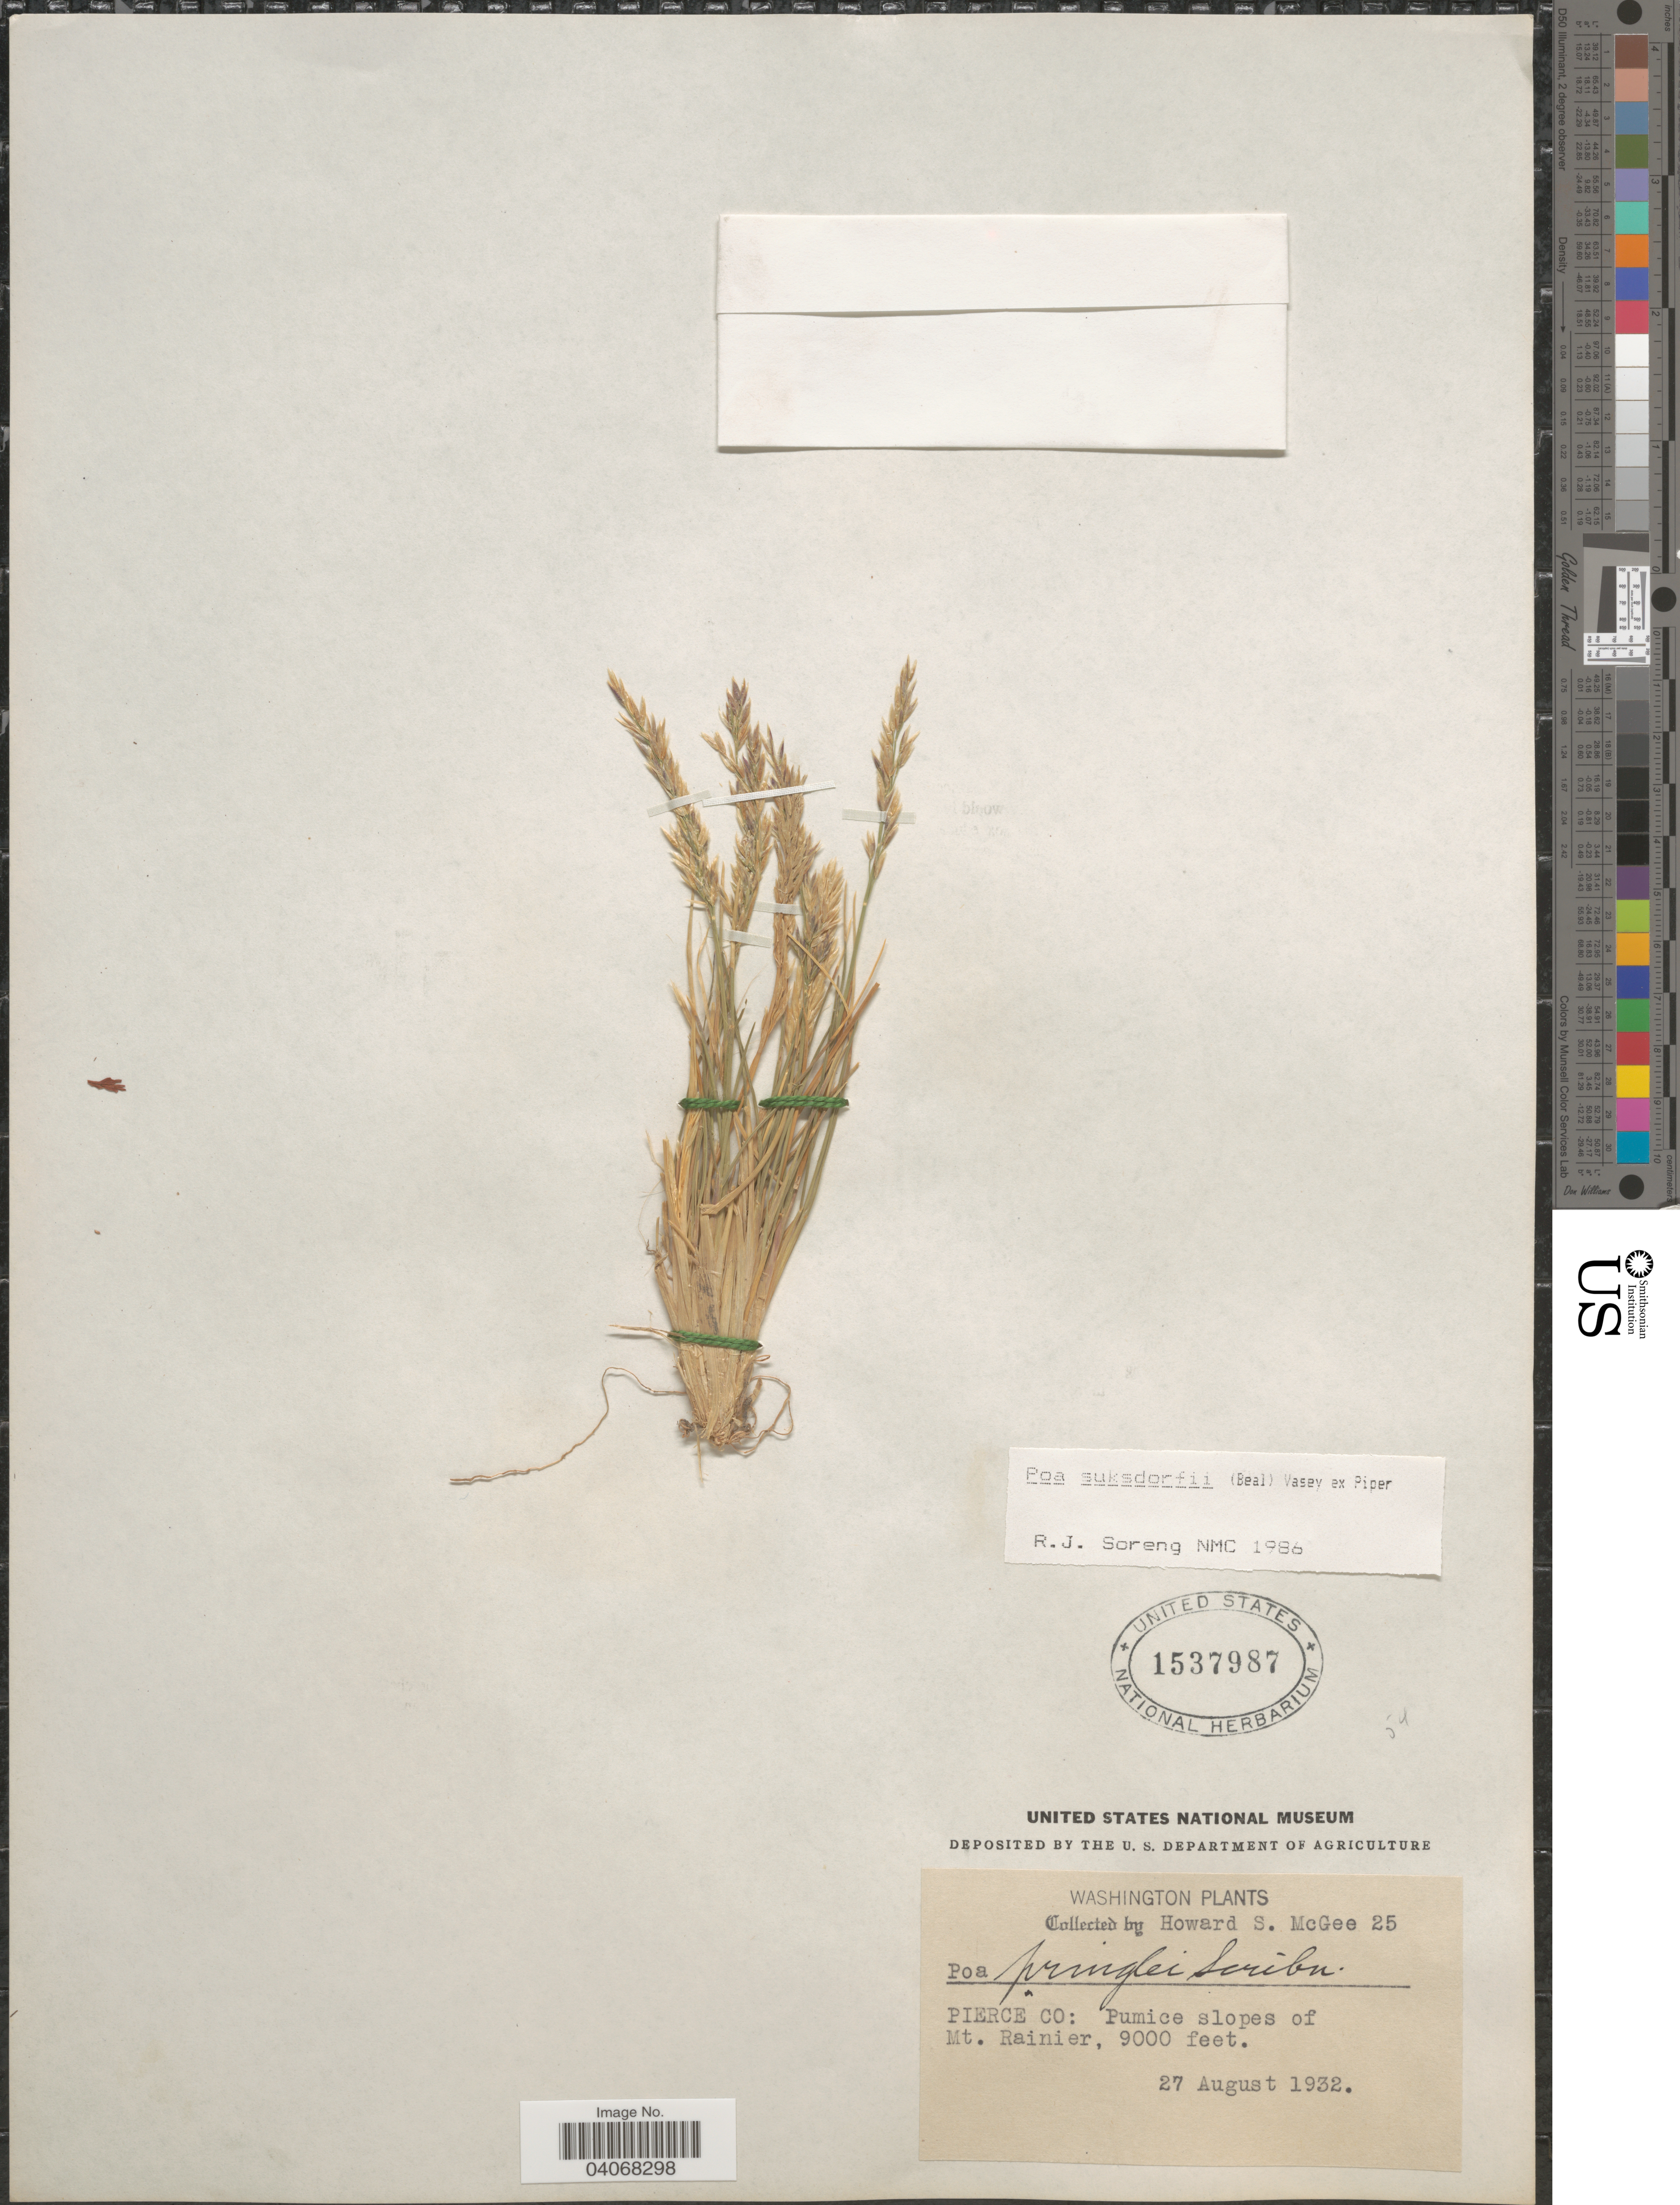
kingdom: Plantae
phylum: Tracheophyta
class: Liliopsida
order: Poales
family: Poaceae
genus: Poa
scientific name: Poa suksdorfii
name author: (W.J. Beal) Vasey ex Piper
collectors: H. McGee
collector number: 25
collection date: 1932-07-27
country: United States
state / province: Washington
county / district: Pierce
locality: Pierce Co: Pumice slopes of Mt. Rainier.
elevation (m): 2743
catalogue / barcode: US 1537987